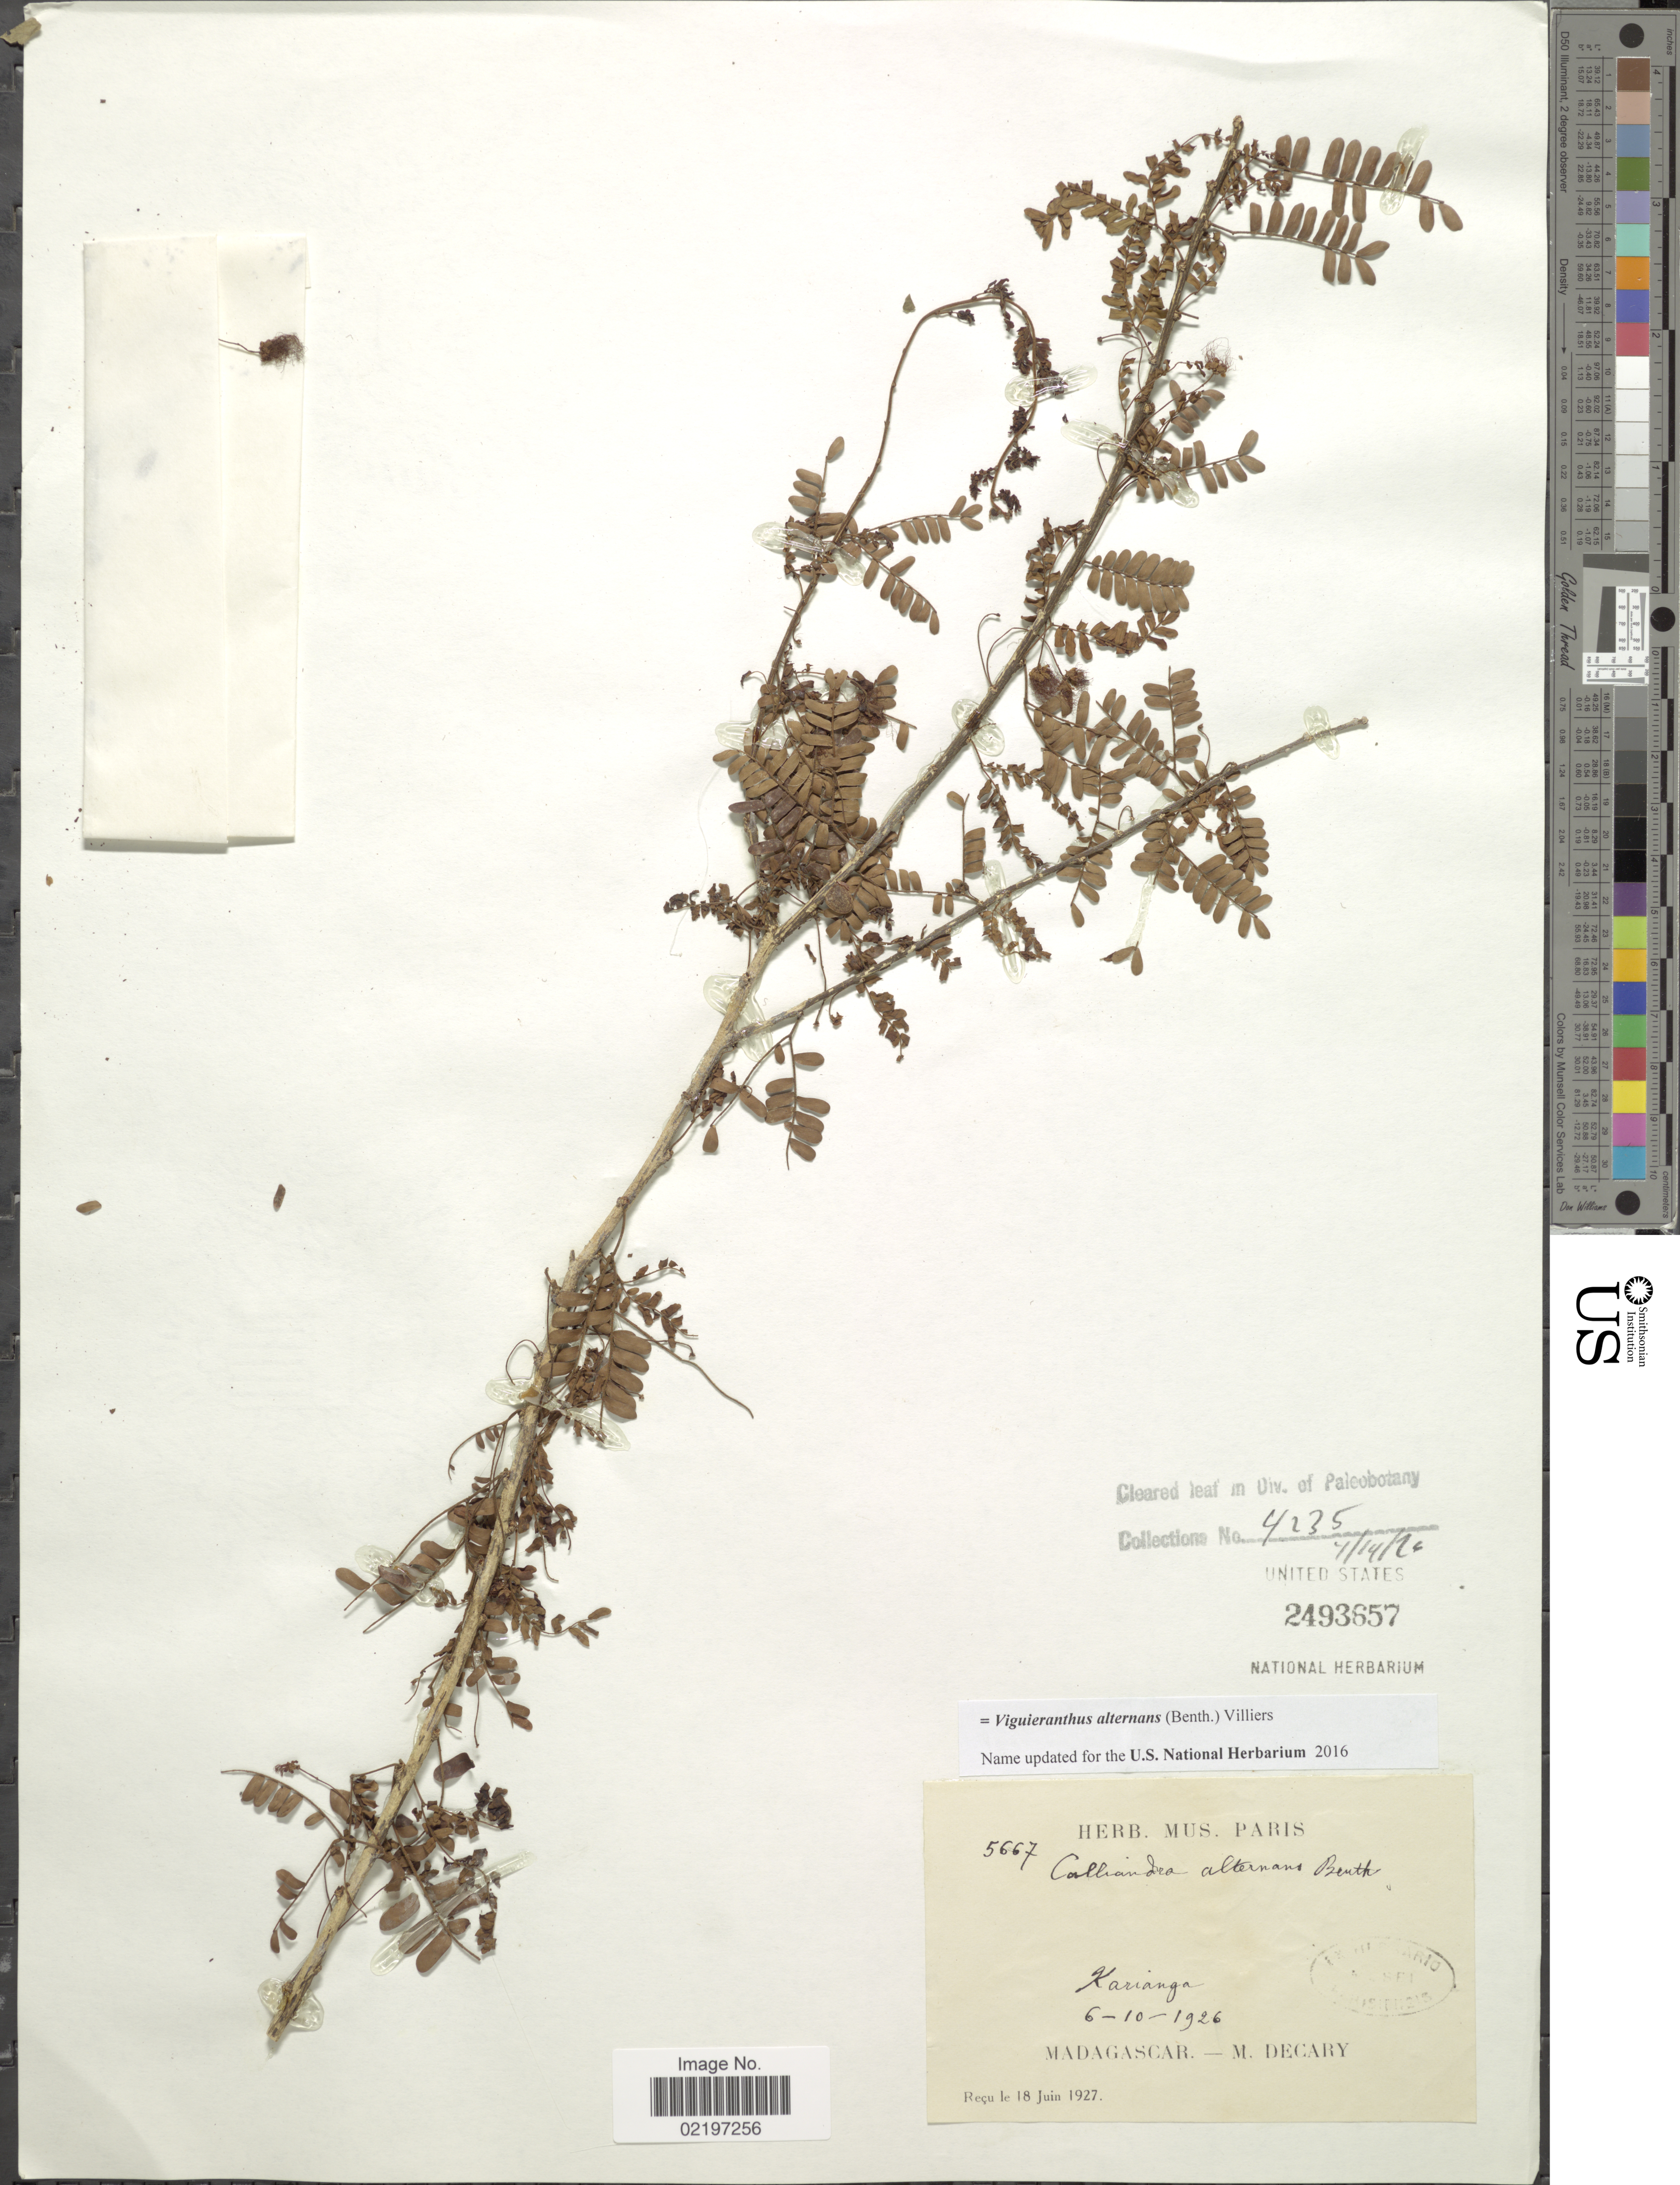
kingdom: Plantae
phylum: Tracheophyta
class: Magnoliopsida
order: Fabales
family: Fabaceae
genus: Viguieranthus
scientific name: Viguieranthus alternans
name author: (Benth.) Villiers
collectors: R. Decary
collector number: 5667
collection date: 1926-10-06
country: Madagascar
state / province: Atsimo-Atsinanana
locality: Karianga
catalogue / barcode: US 2493657